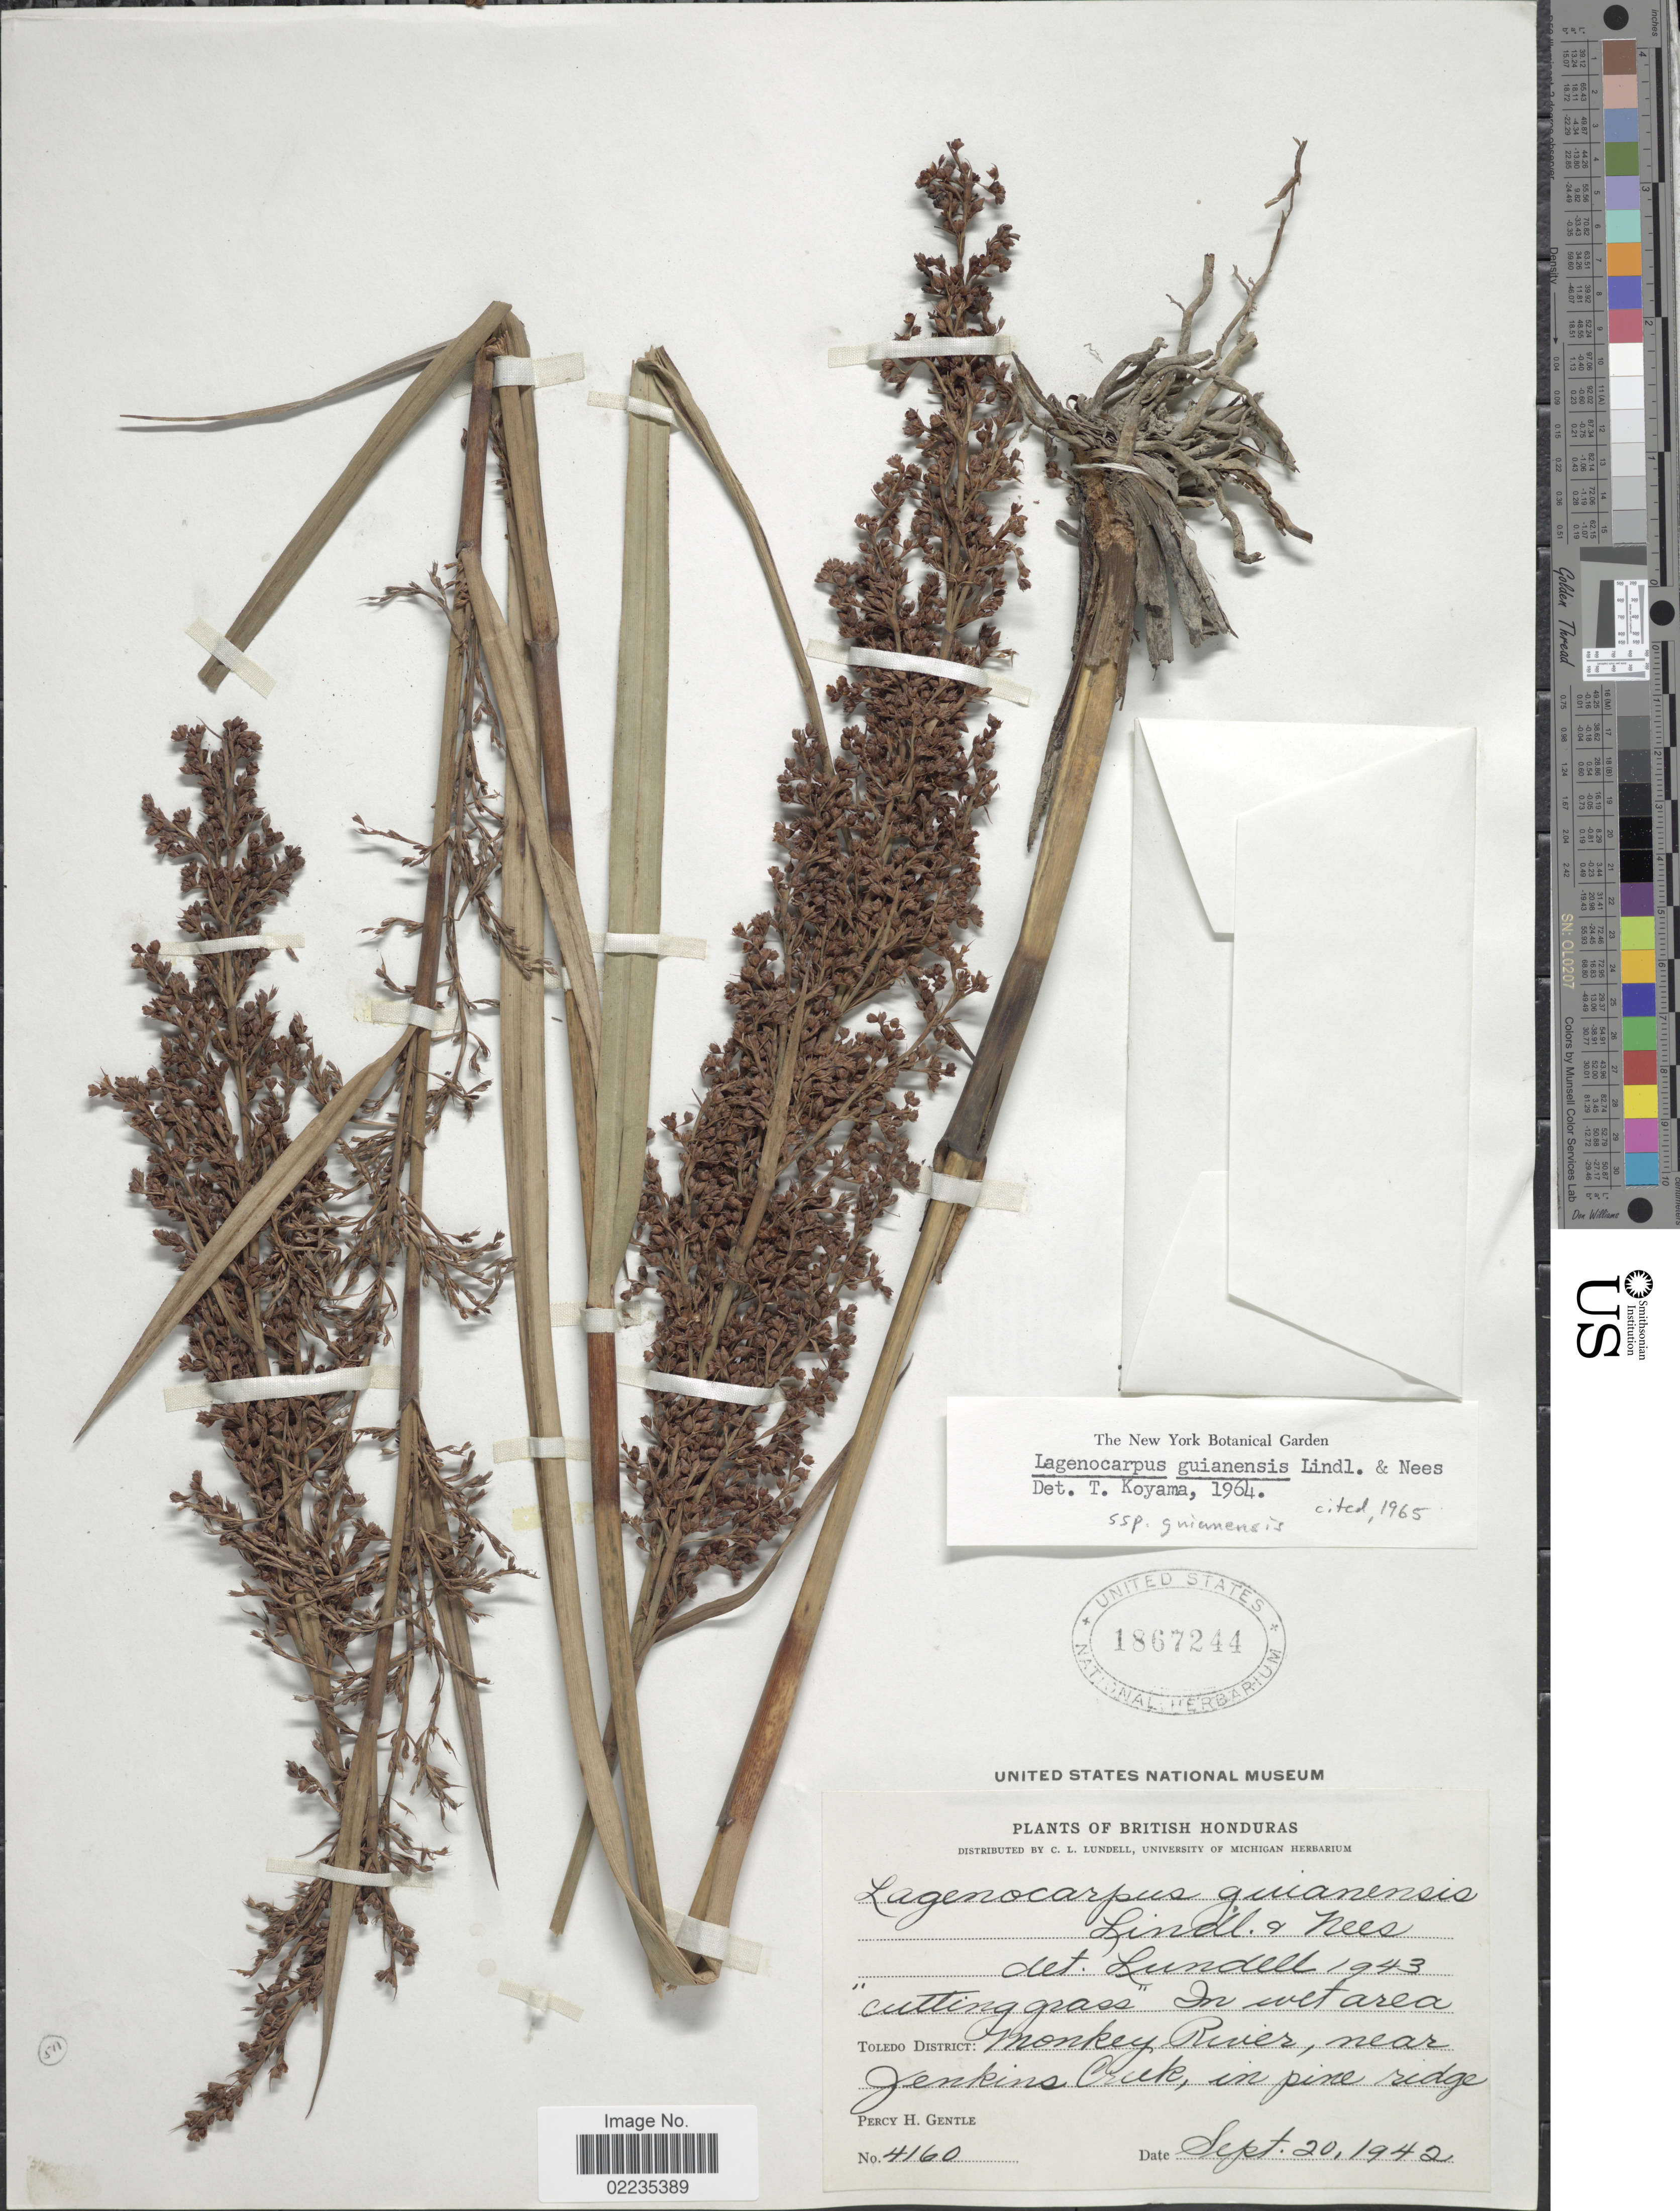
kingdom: Plantae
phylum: Tracheophyta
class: Liliopsida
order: Poales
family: Cyperaceae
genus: Lagenocarpus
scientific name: Lagenocarpus guianensis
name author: Nees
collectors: P. H. Gentle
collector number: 4160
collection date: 1942-09-20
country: Belize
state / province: Toledo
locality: Toledo District: Monkey River, near Jenkins Creek, in pine ridge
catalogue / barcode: US 1867244